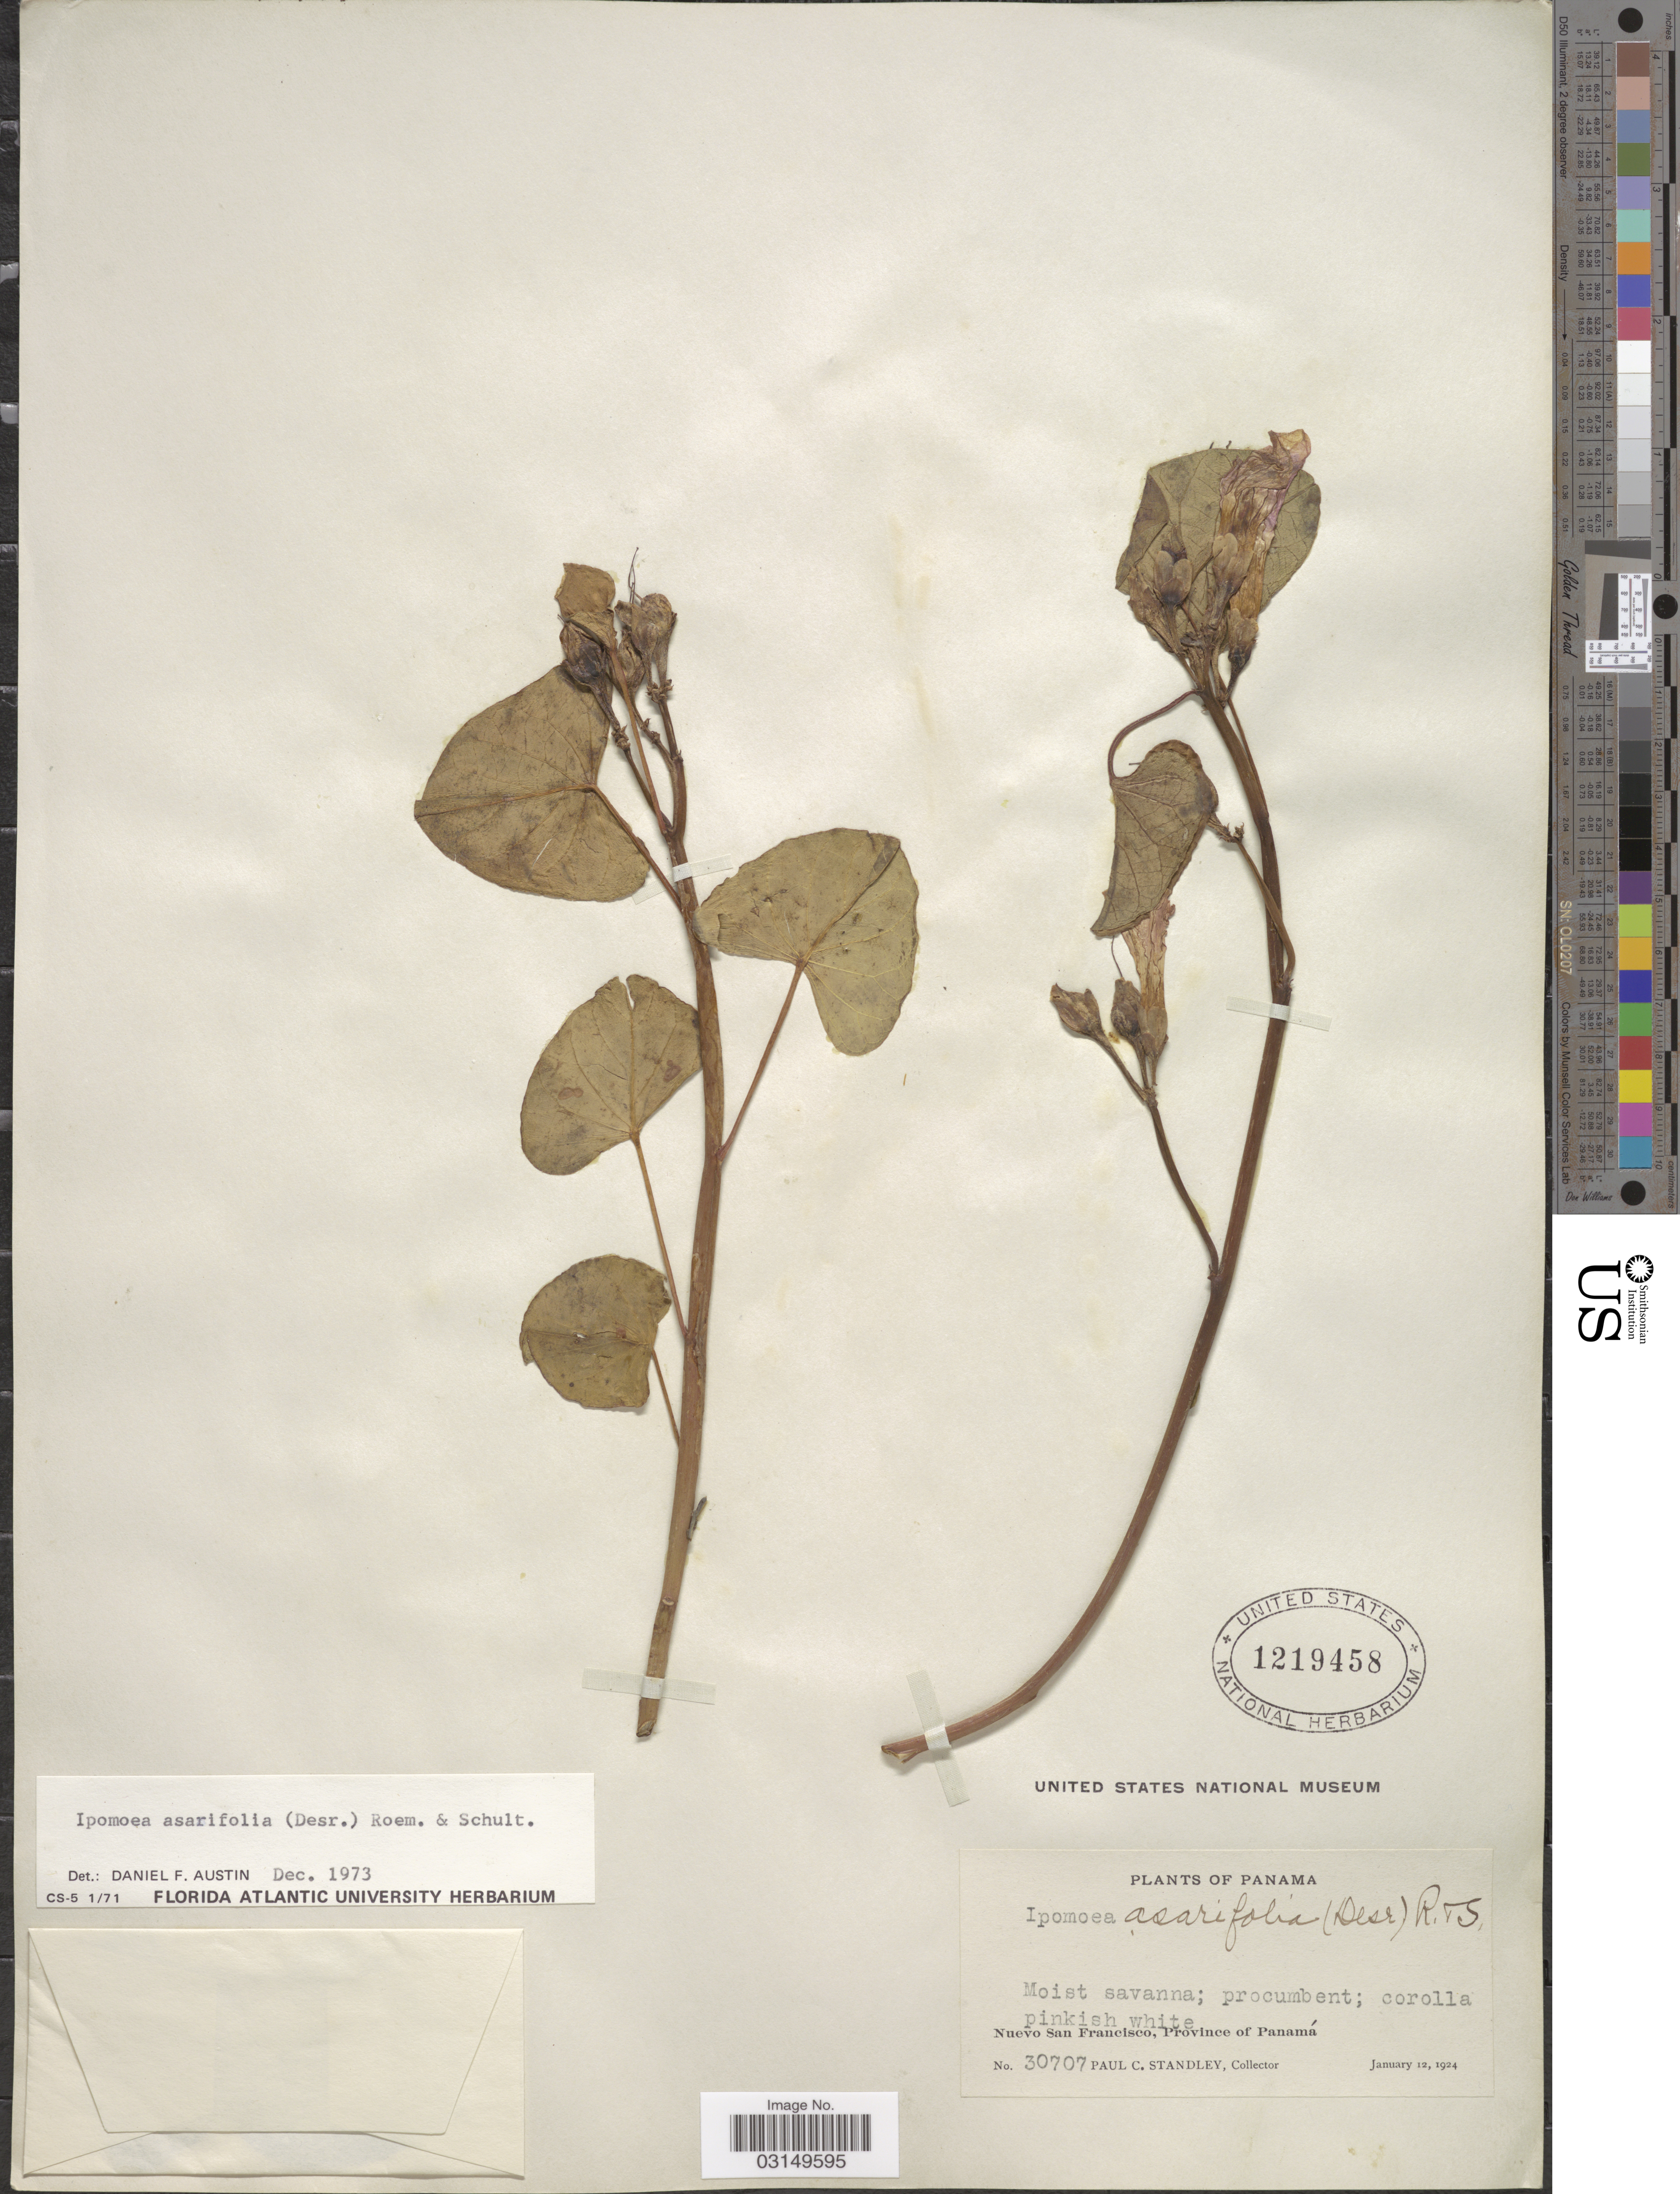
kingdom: Plantae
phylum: Tracheophyta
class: Magnoliopsida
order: Solanales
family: Convolvulaceae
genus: Ipomoea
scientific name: Ipomoea asarifolia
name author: (Desr.) Roem. & Schult.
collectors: P. C. Standley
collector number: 30707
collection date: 1924-01-12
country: Panama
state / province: Panamá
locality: Nuevo San Francisco.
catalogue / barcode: US 1219458